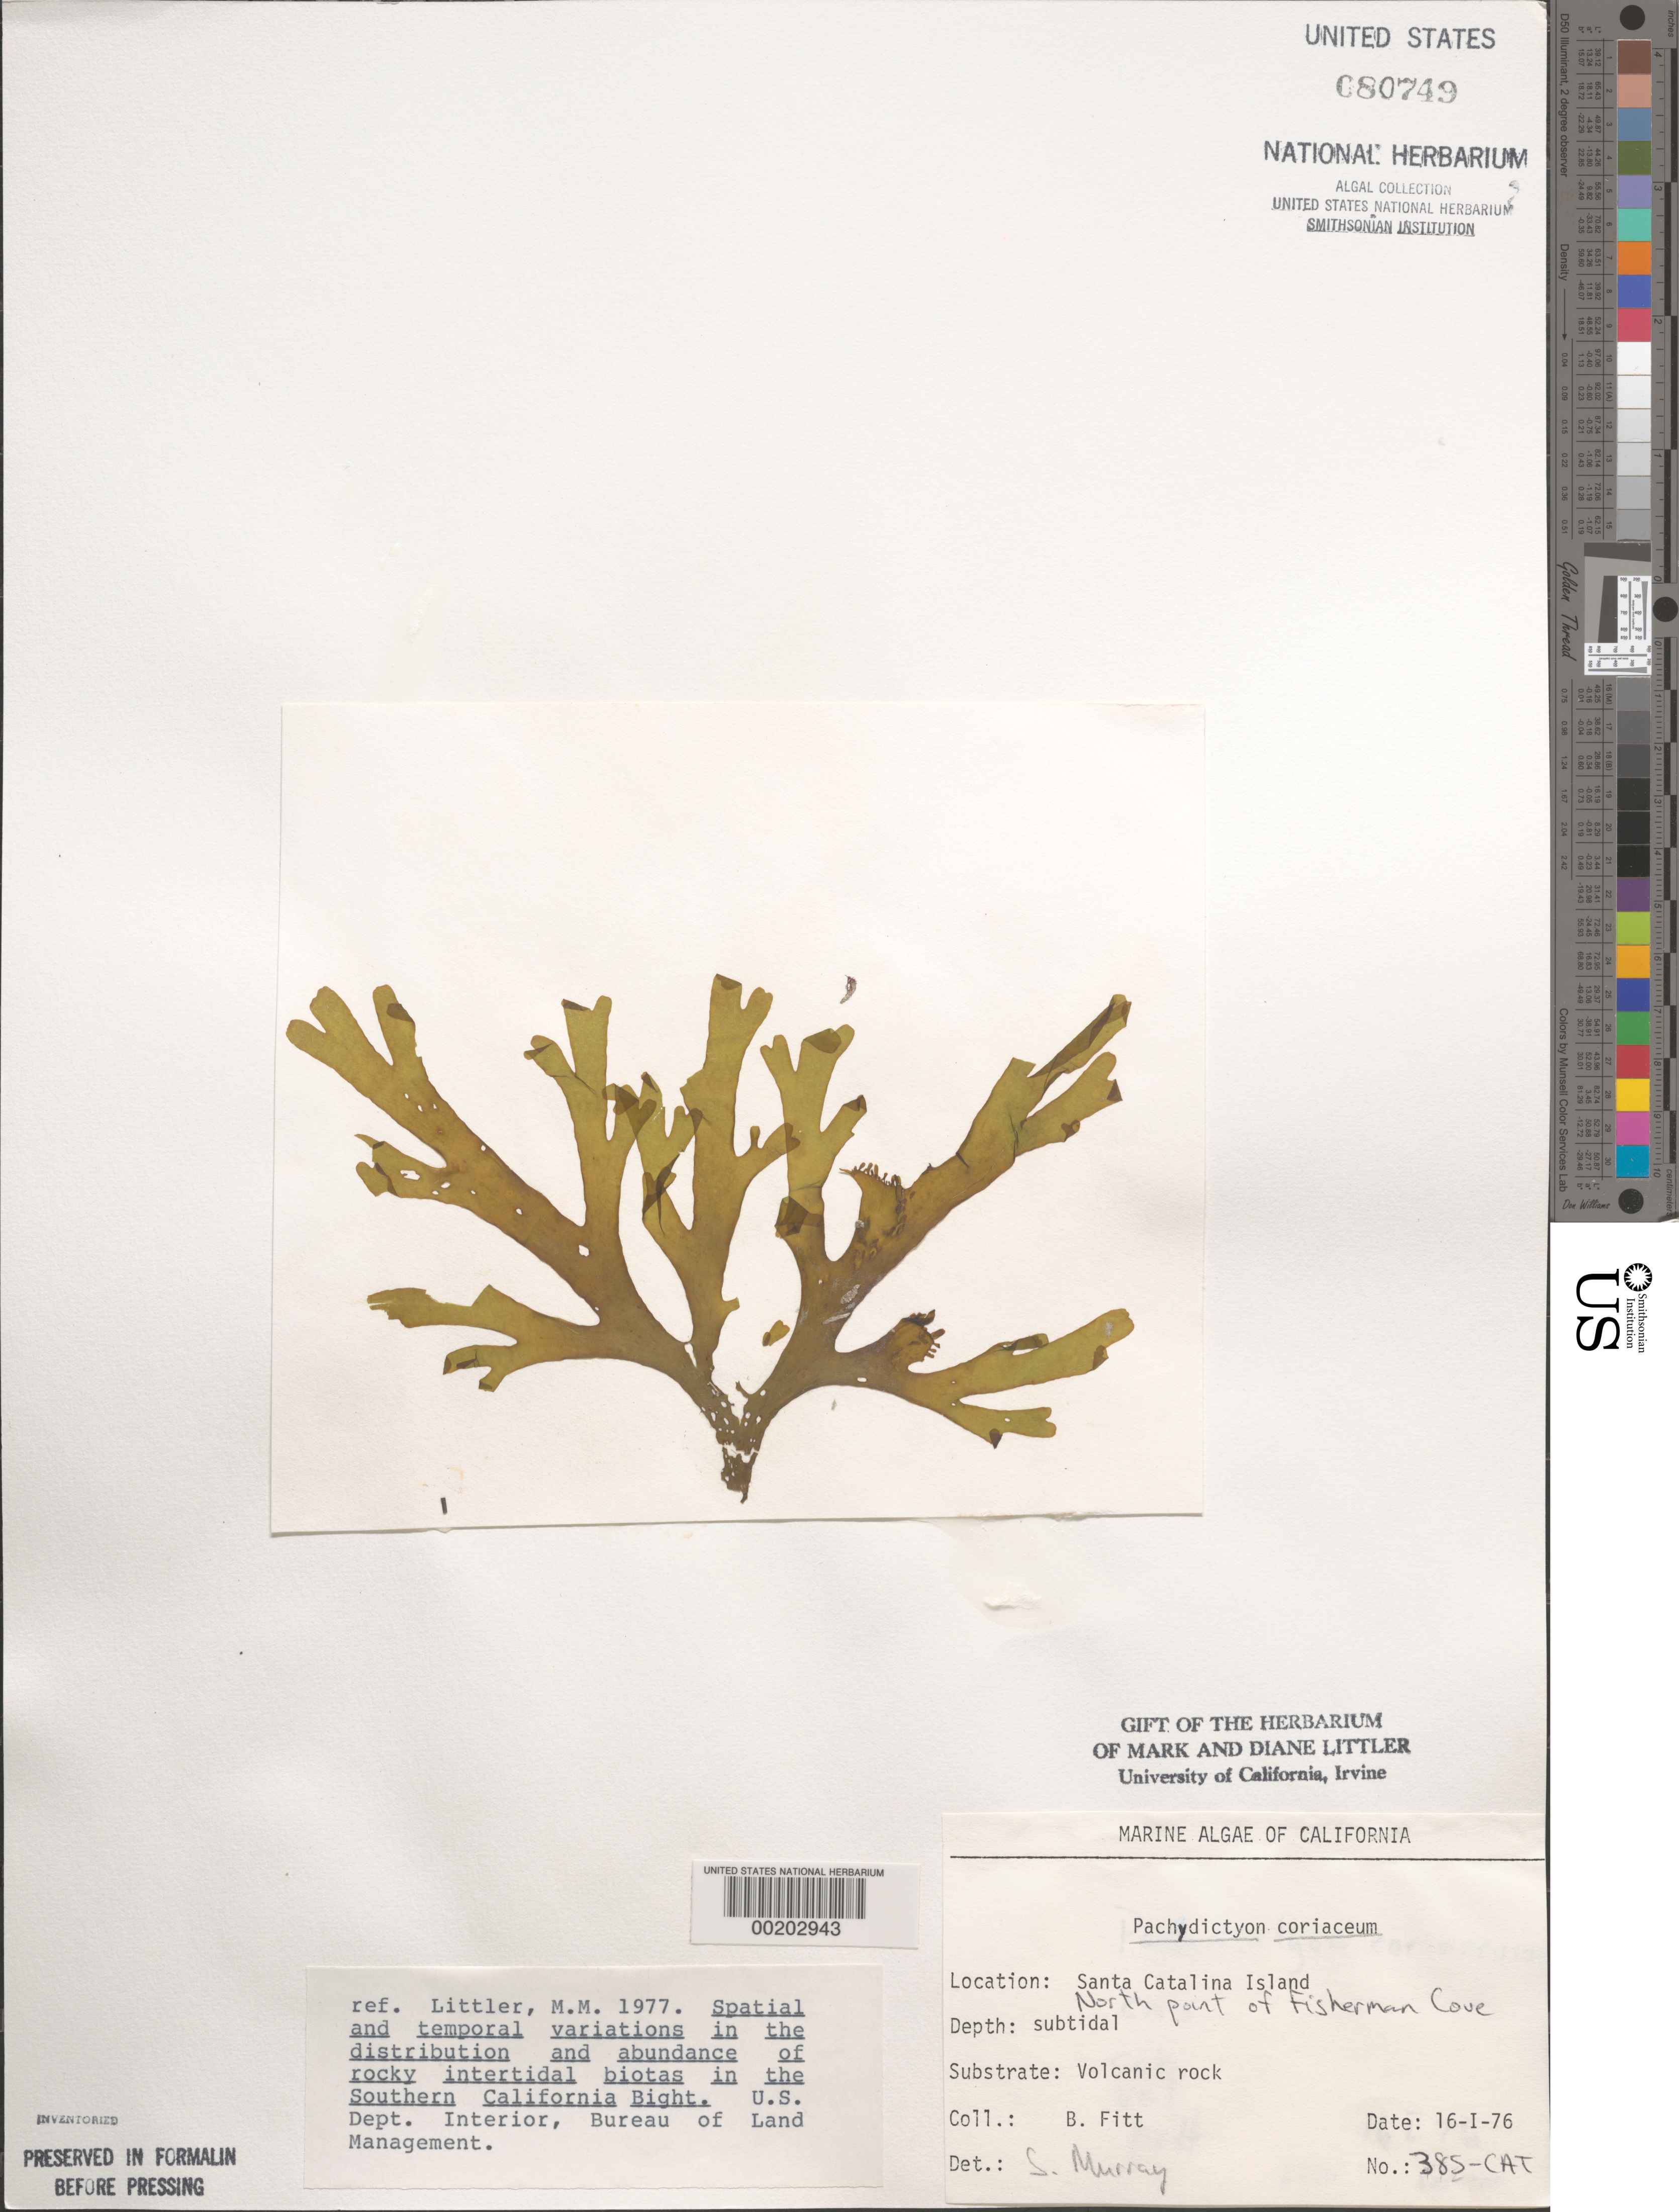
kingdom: Chromista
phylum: Ochrophyta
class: Phaeophyceae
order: Dictyotales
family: Dictyotaceae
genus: Pachydictyon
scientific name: Pachydictyon coriaceum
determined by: Murray, S. N.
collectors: W. Fitt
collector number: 385-cat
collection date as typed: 16 Jan 1976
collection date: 1976-01-16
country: United States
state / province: California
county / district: Los Angeles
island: Santa Catalina Island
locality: Fishermen Cove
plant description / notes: BLM-SOCALBIGHT Rocky Intertidal Survey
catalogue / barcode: US 80749